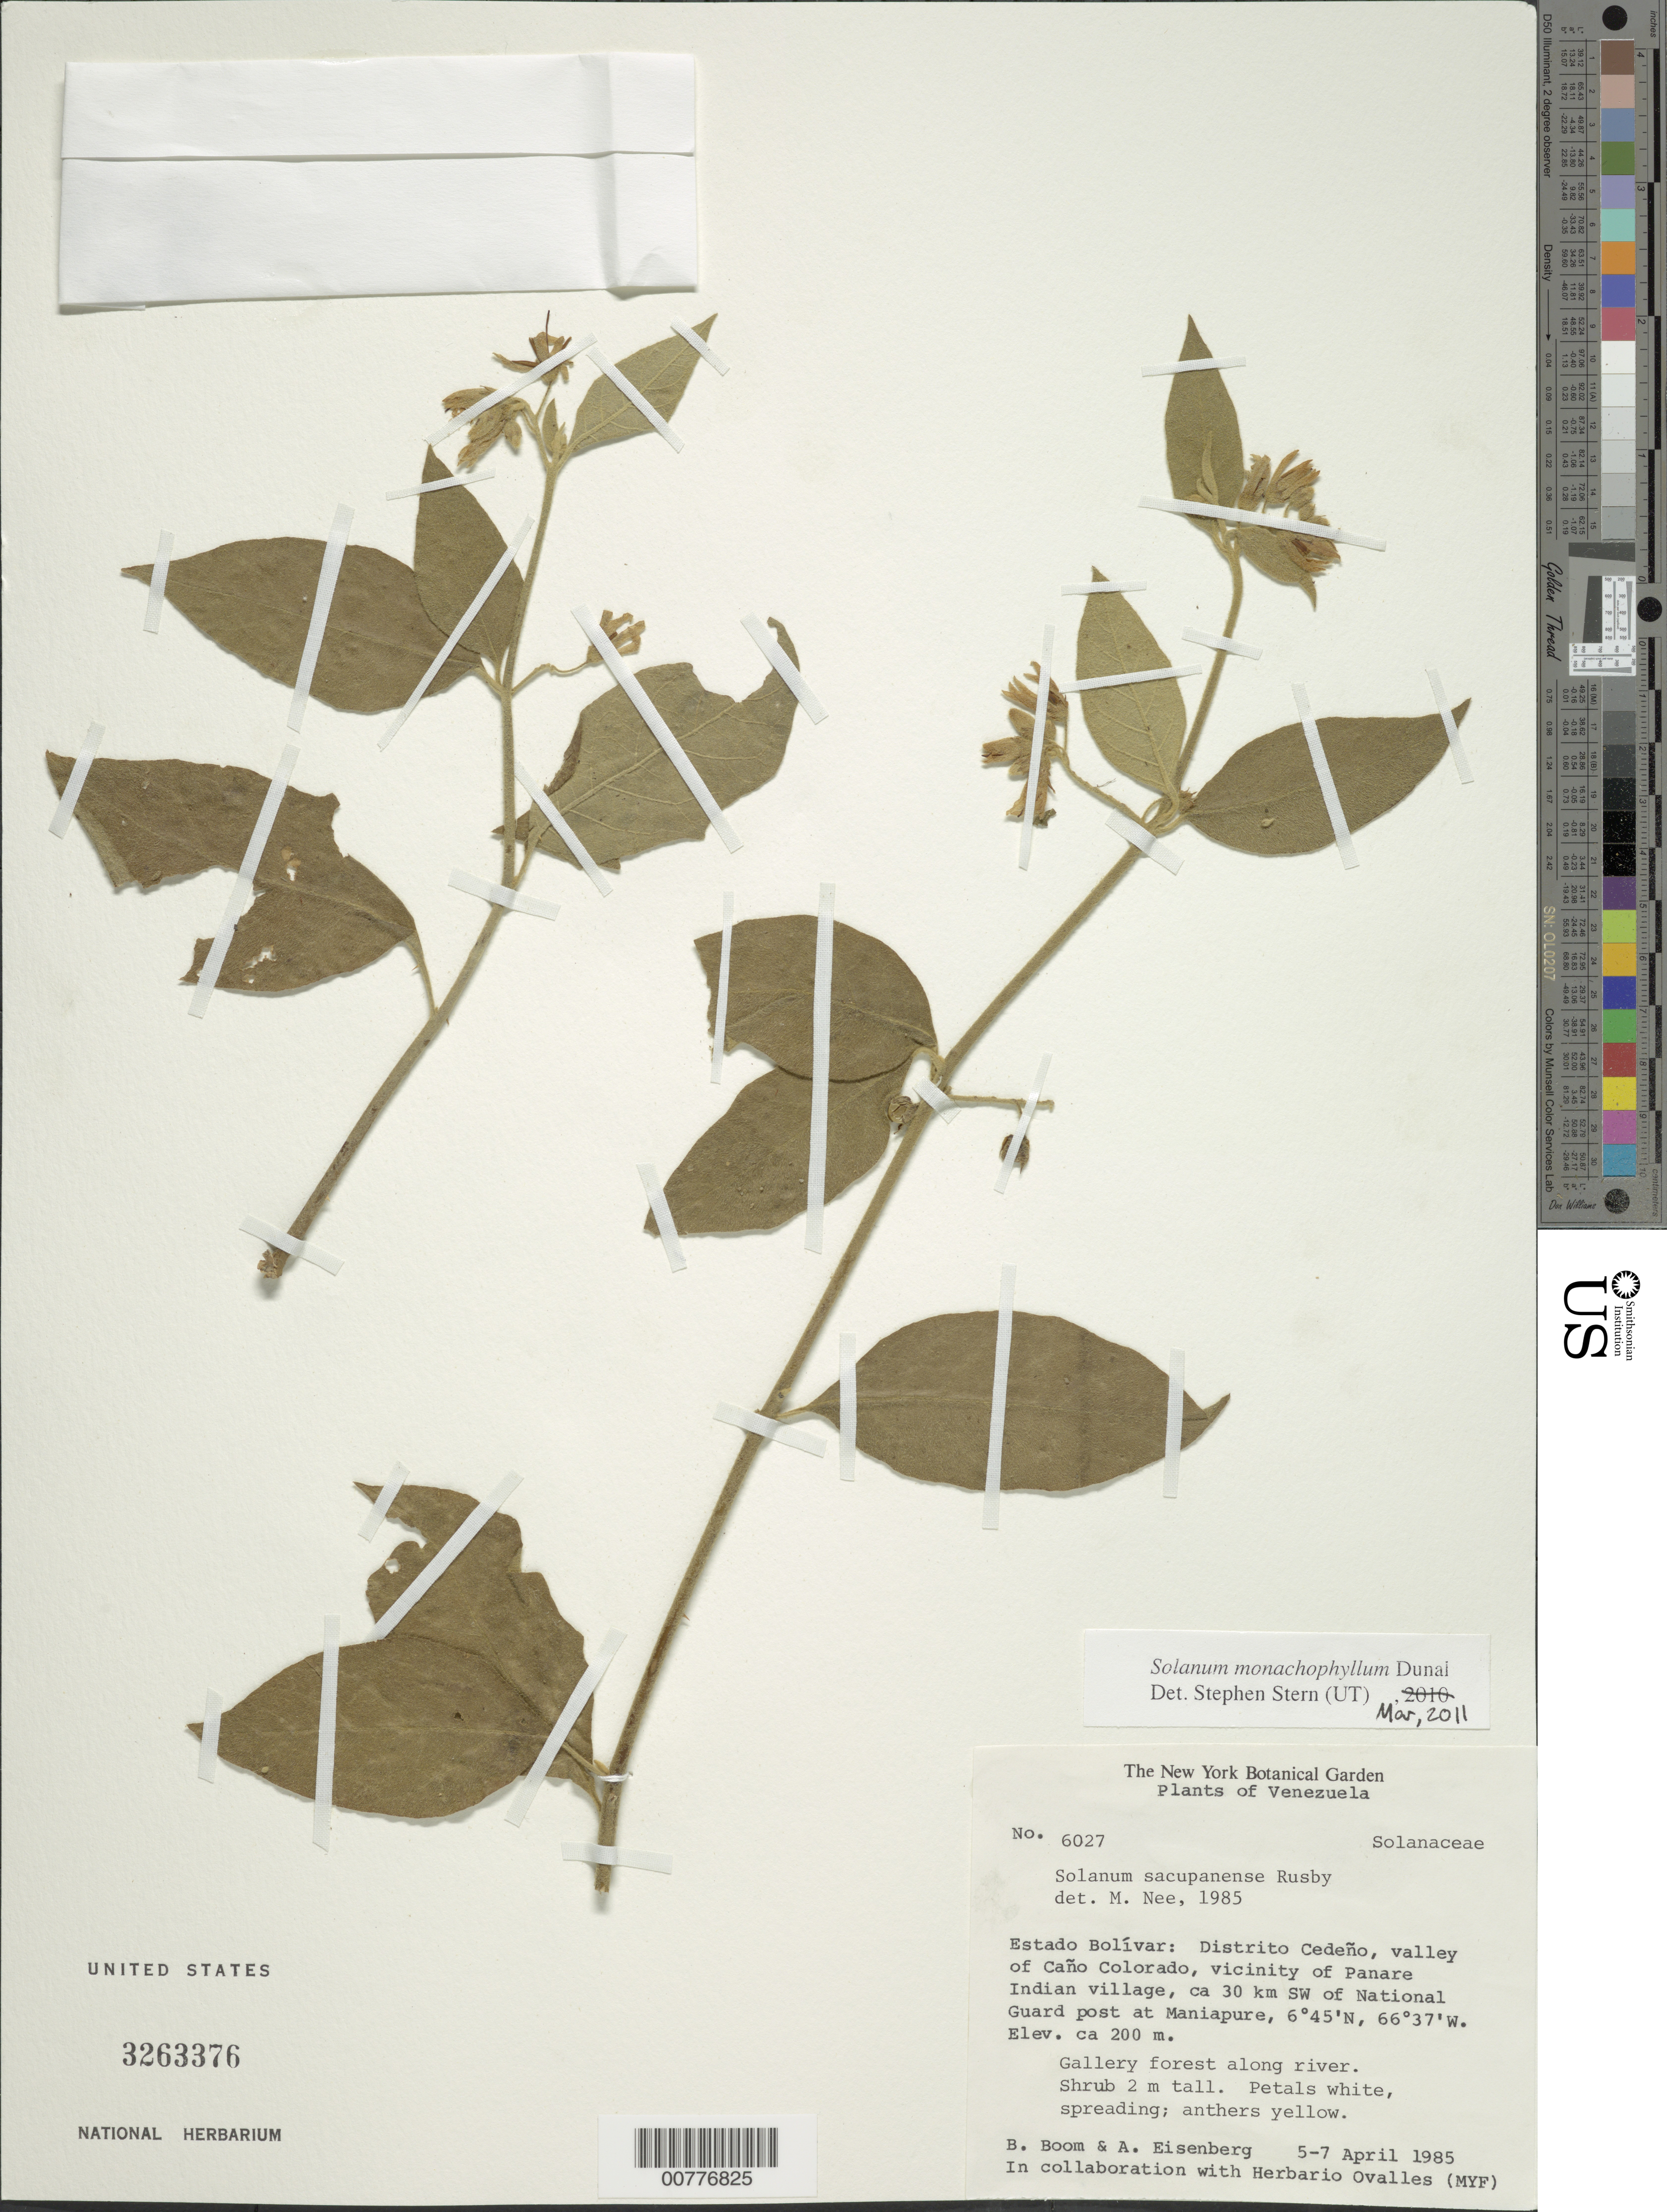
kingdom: Plantae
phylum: Tracheophyta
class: Magnoliopsida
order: Solanales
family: Solanaceae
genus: Solanum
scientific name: Solanum sacupanense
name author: Rusby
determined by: Nee, Michael H.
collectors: B. M. Boom & A. Eisenberg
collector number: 6027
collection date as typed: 4 Apr 1985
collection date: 1985-04-04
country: Venezuela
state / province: Bolívar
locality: Dist. Cedeño, valley of Caño Colorado, vicinity of Panare Indian village, ca 30 km SW of National Guard post at Maniapure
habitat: Gallery forest along river.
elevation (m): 200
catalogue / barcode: US 3263376